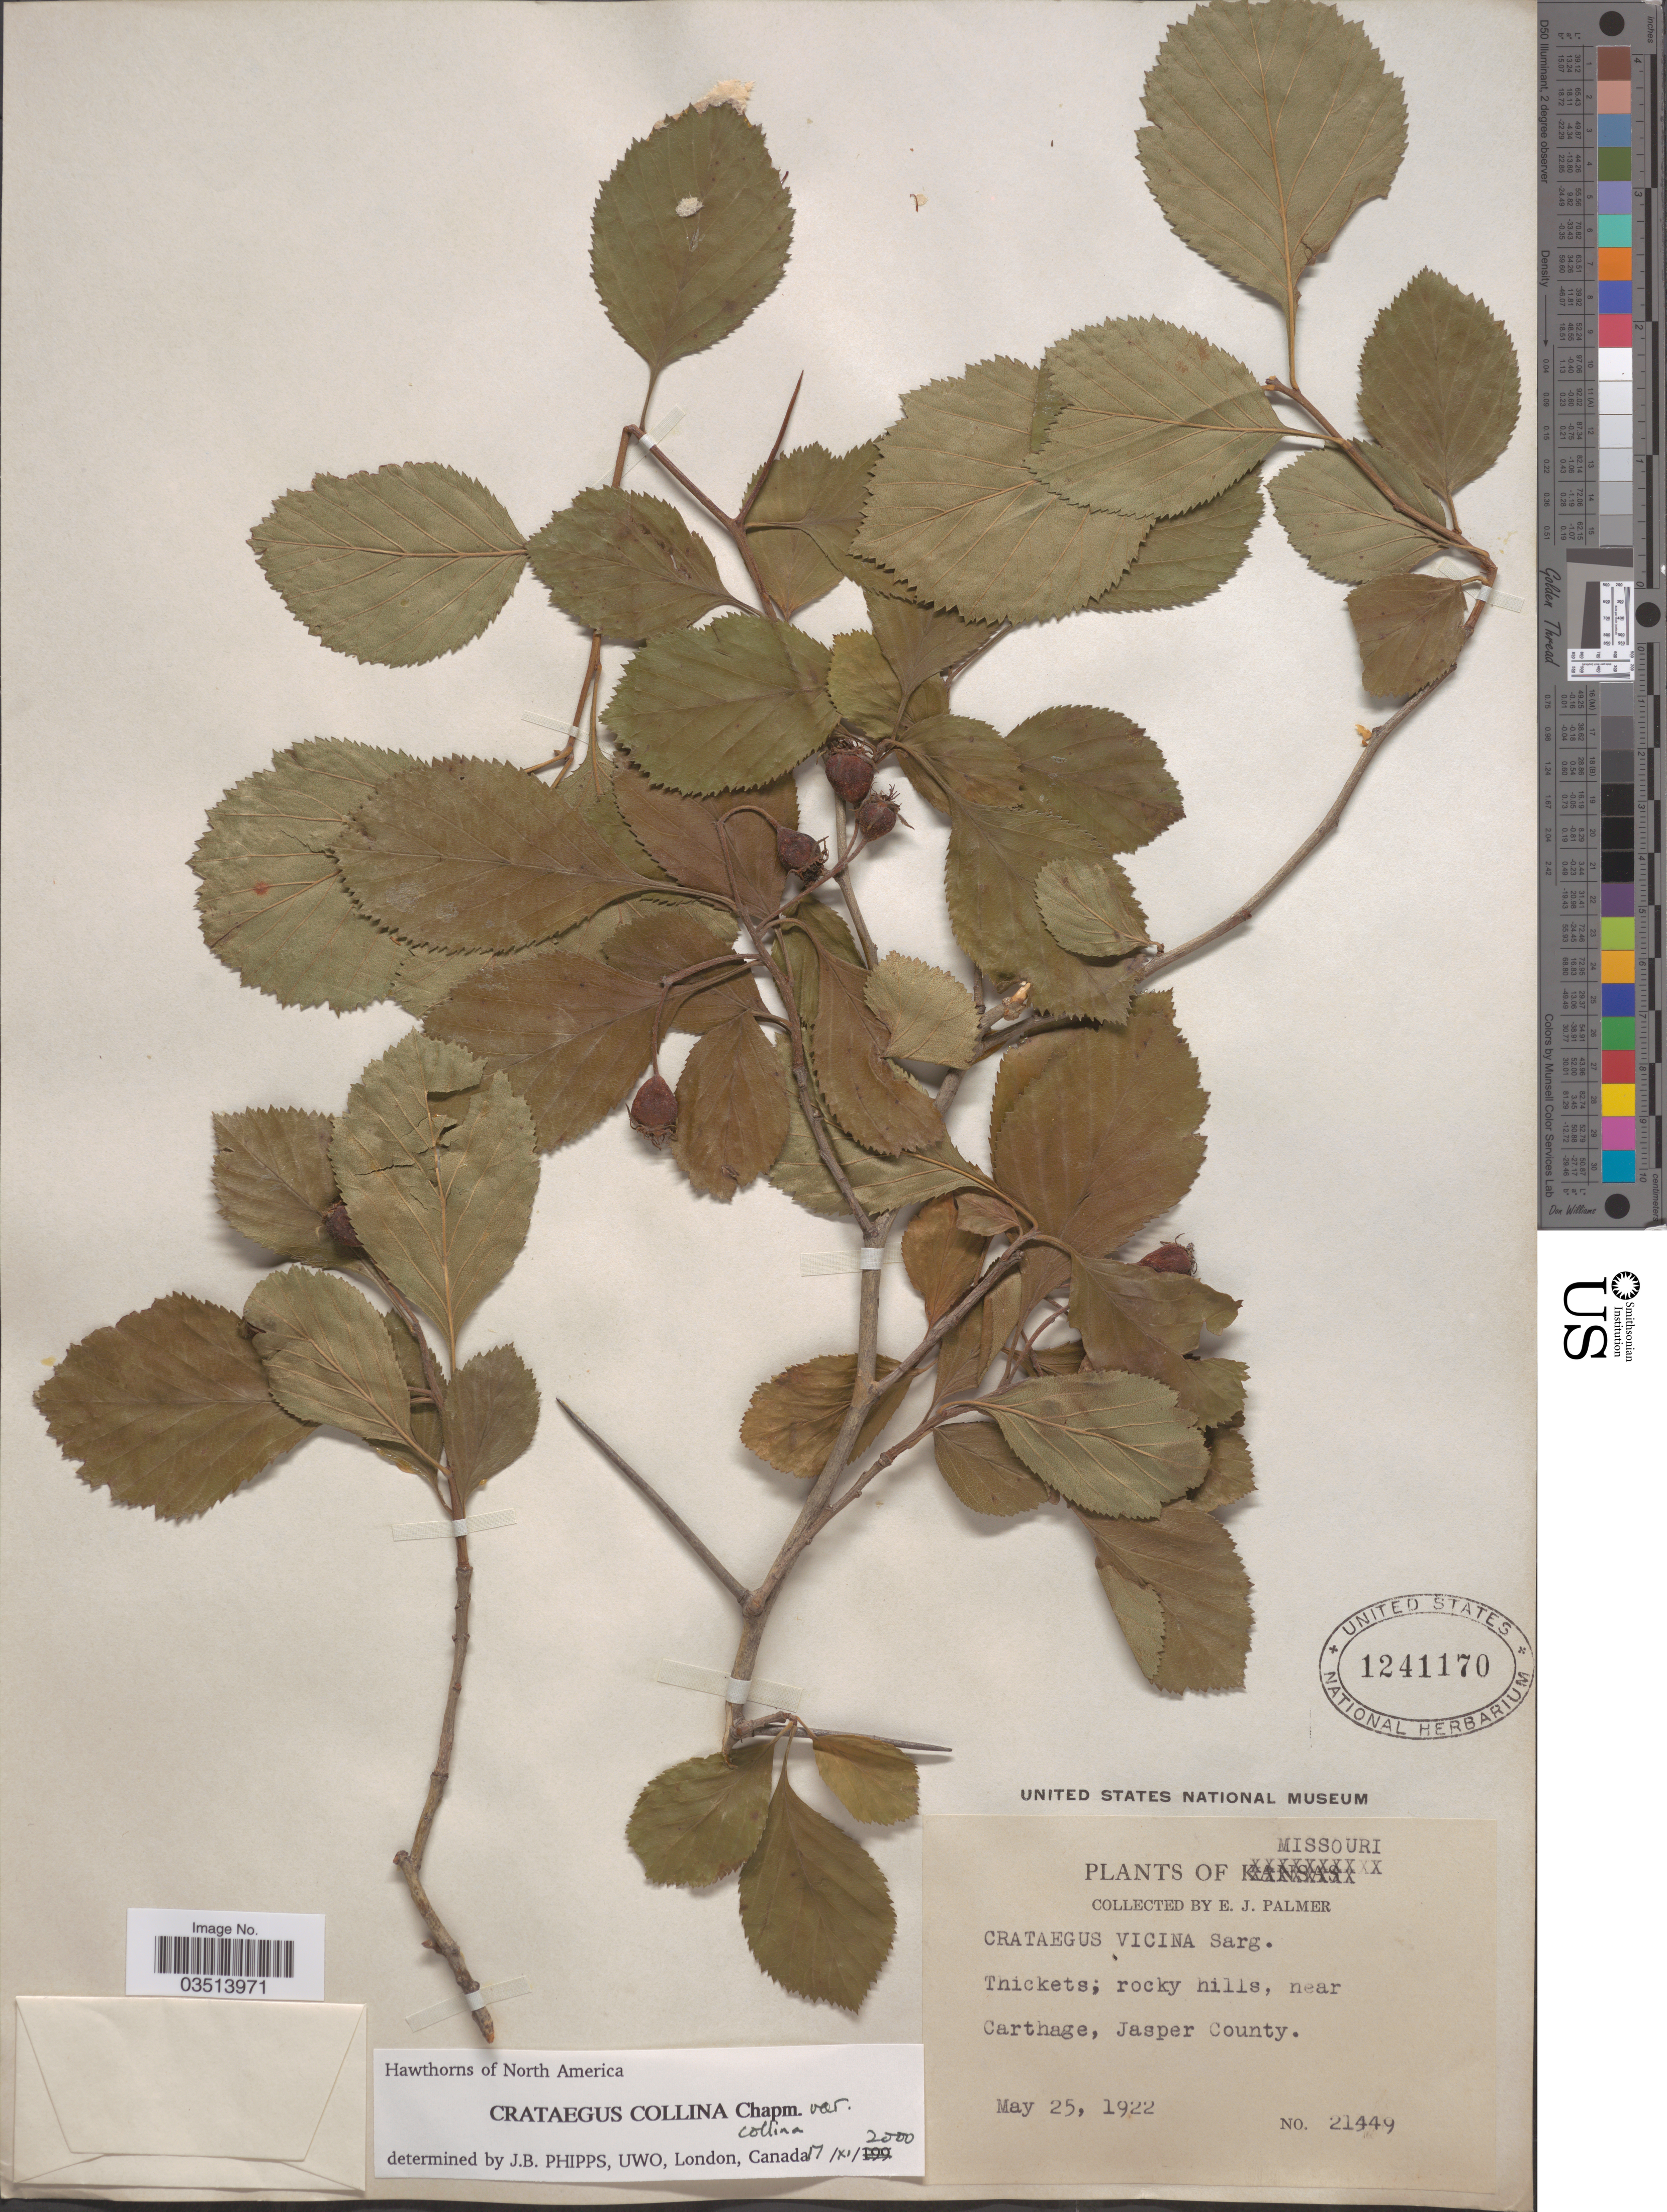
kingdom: Plantae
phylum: Tracheophyta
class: Magnoliopsida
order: Rosales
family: Rosaceae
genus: Crataegus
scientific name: Crataegus collina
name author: Chapm.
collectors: E. J. Palmer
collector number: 21449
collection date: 1922-05-25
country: United States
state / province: Missouri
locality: Near Carthage, Jasper County.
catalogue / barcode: US 1241170